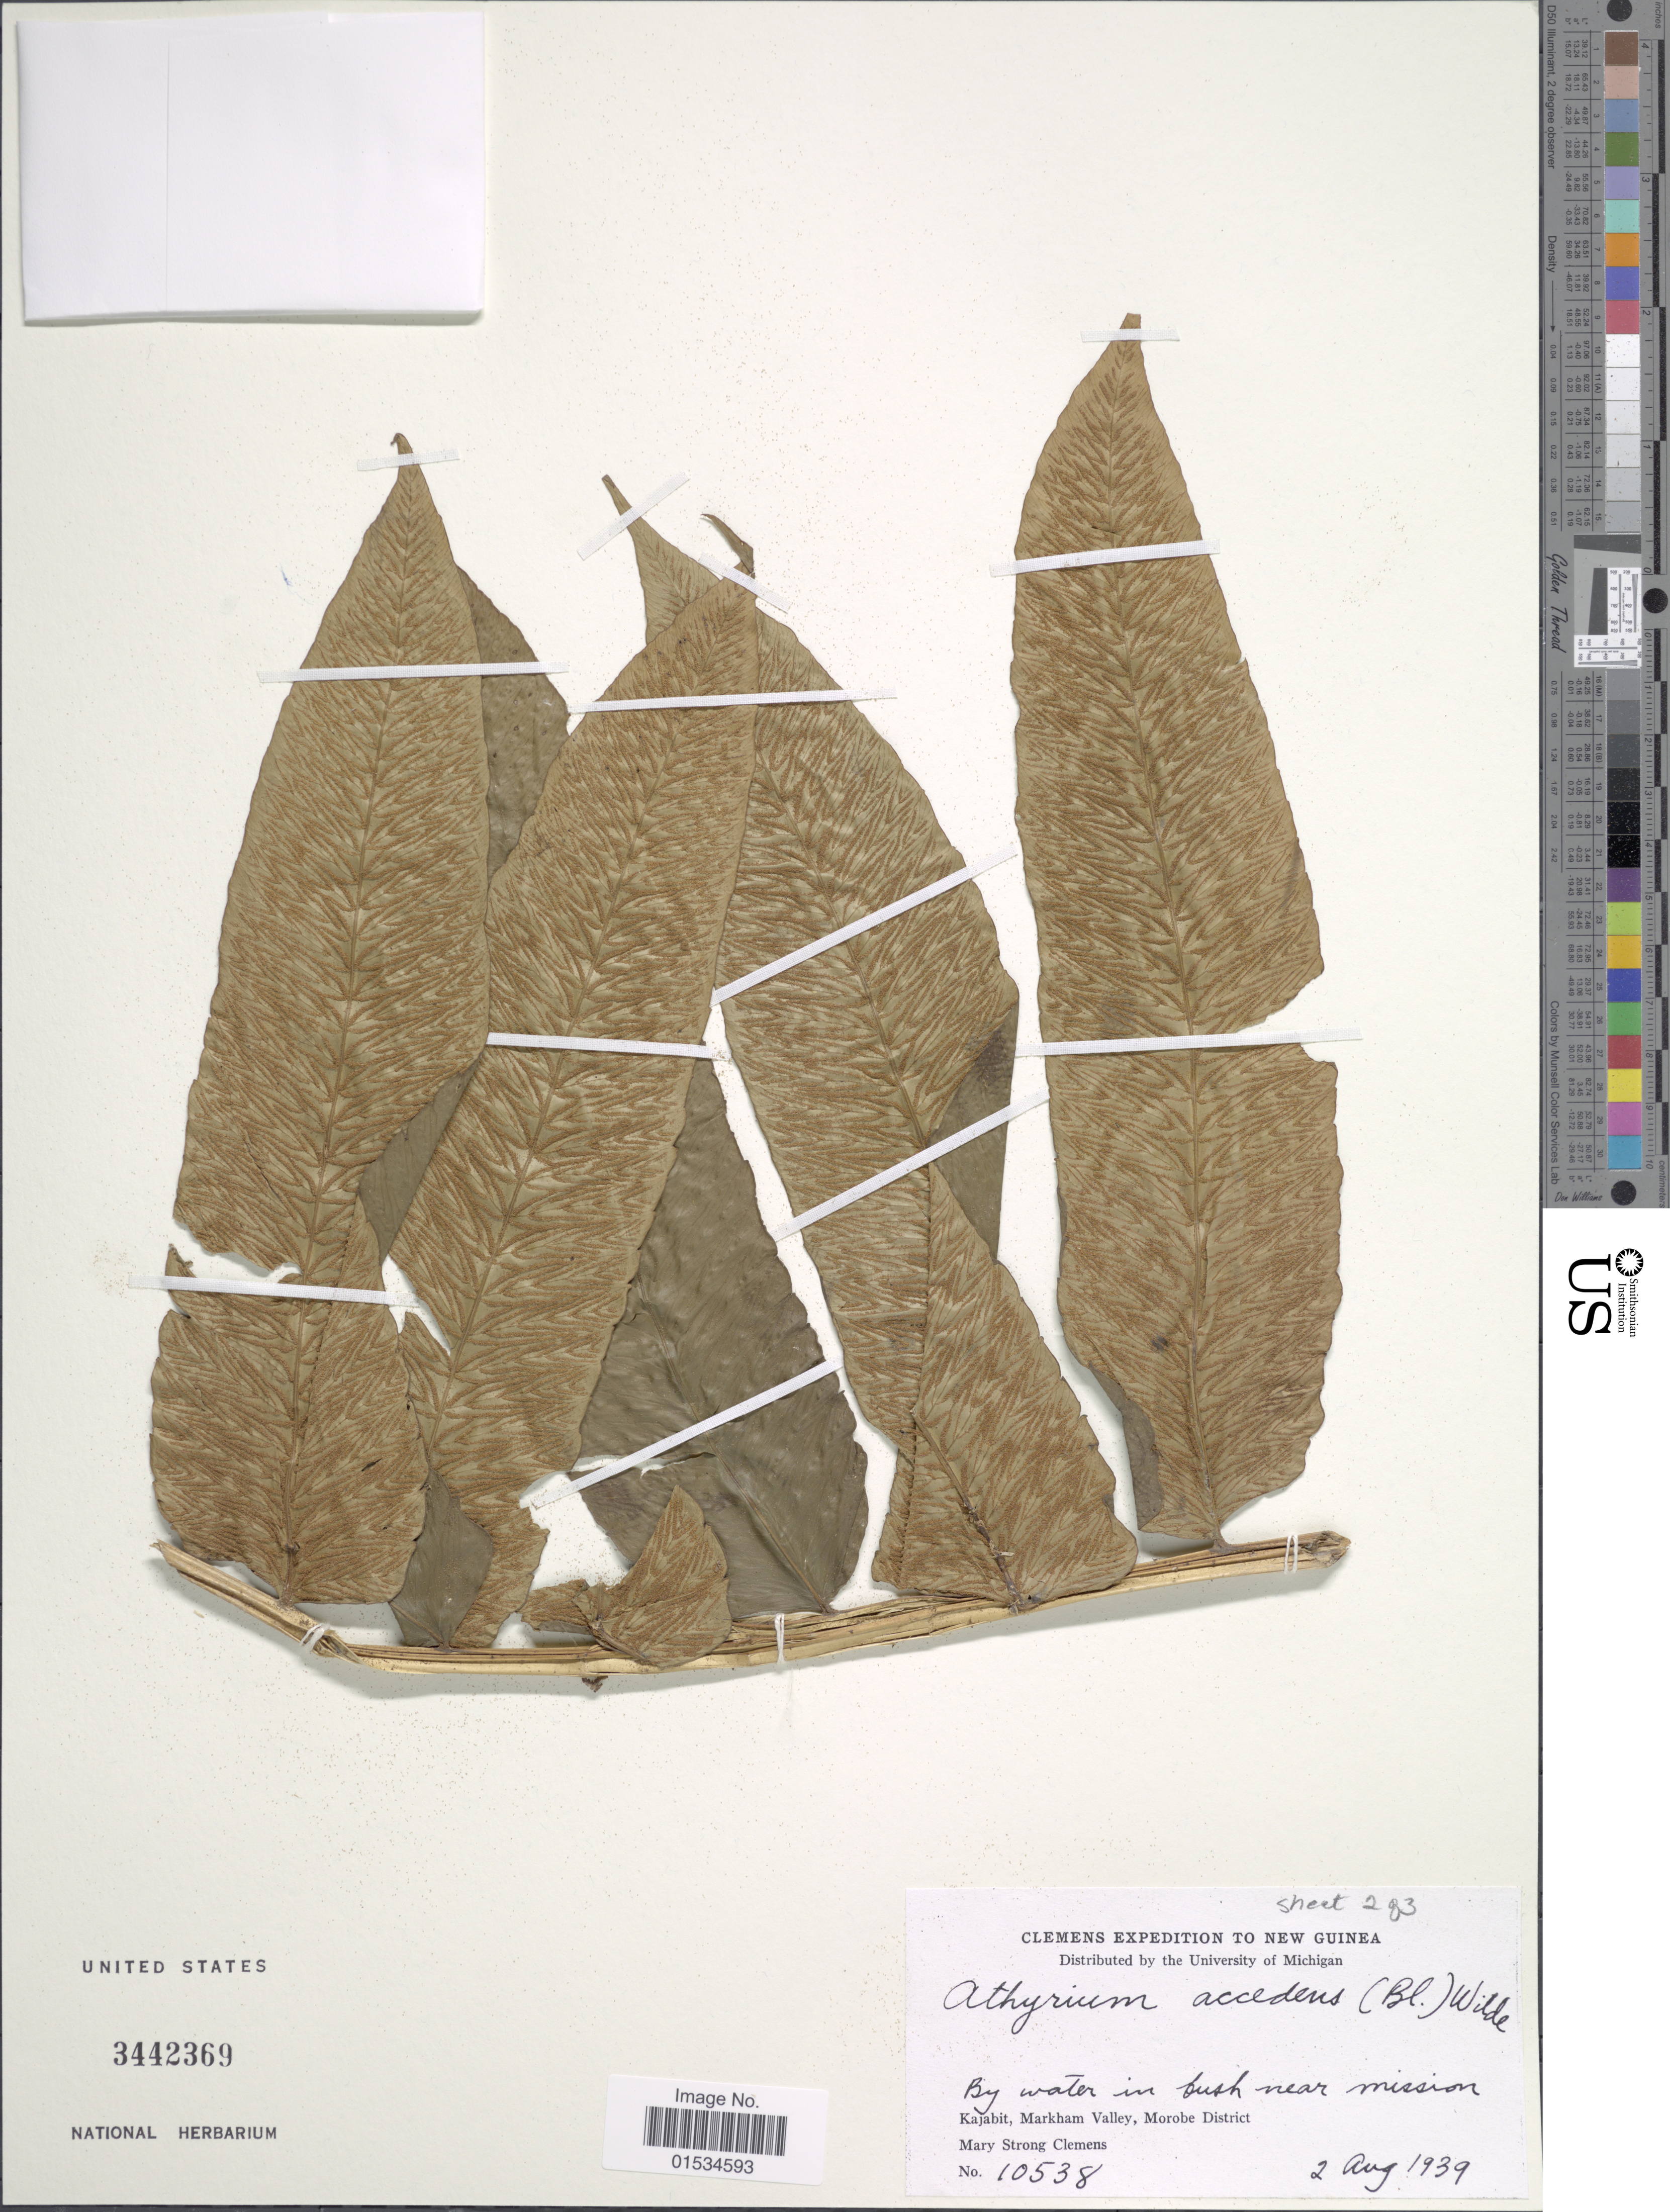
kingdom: Plantae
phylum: Tracheophyta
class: Polypodiopsida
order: Polypodiales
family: Athyriaceae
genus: Diplazium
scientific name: Diplazium accendens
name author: Blume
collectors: M. S. Clemens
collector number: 10538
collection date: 1939-08-02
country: Papua New Guinea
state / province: Morobe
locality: Kajabit, Markham Valley, New Guinea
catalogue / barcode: US 2442369